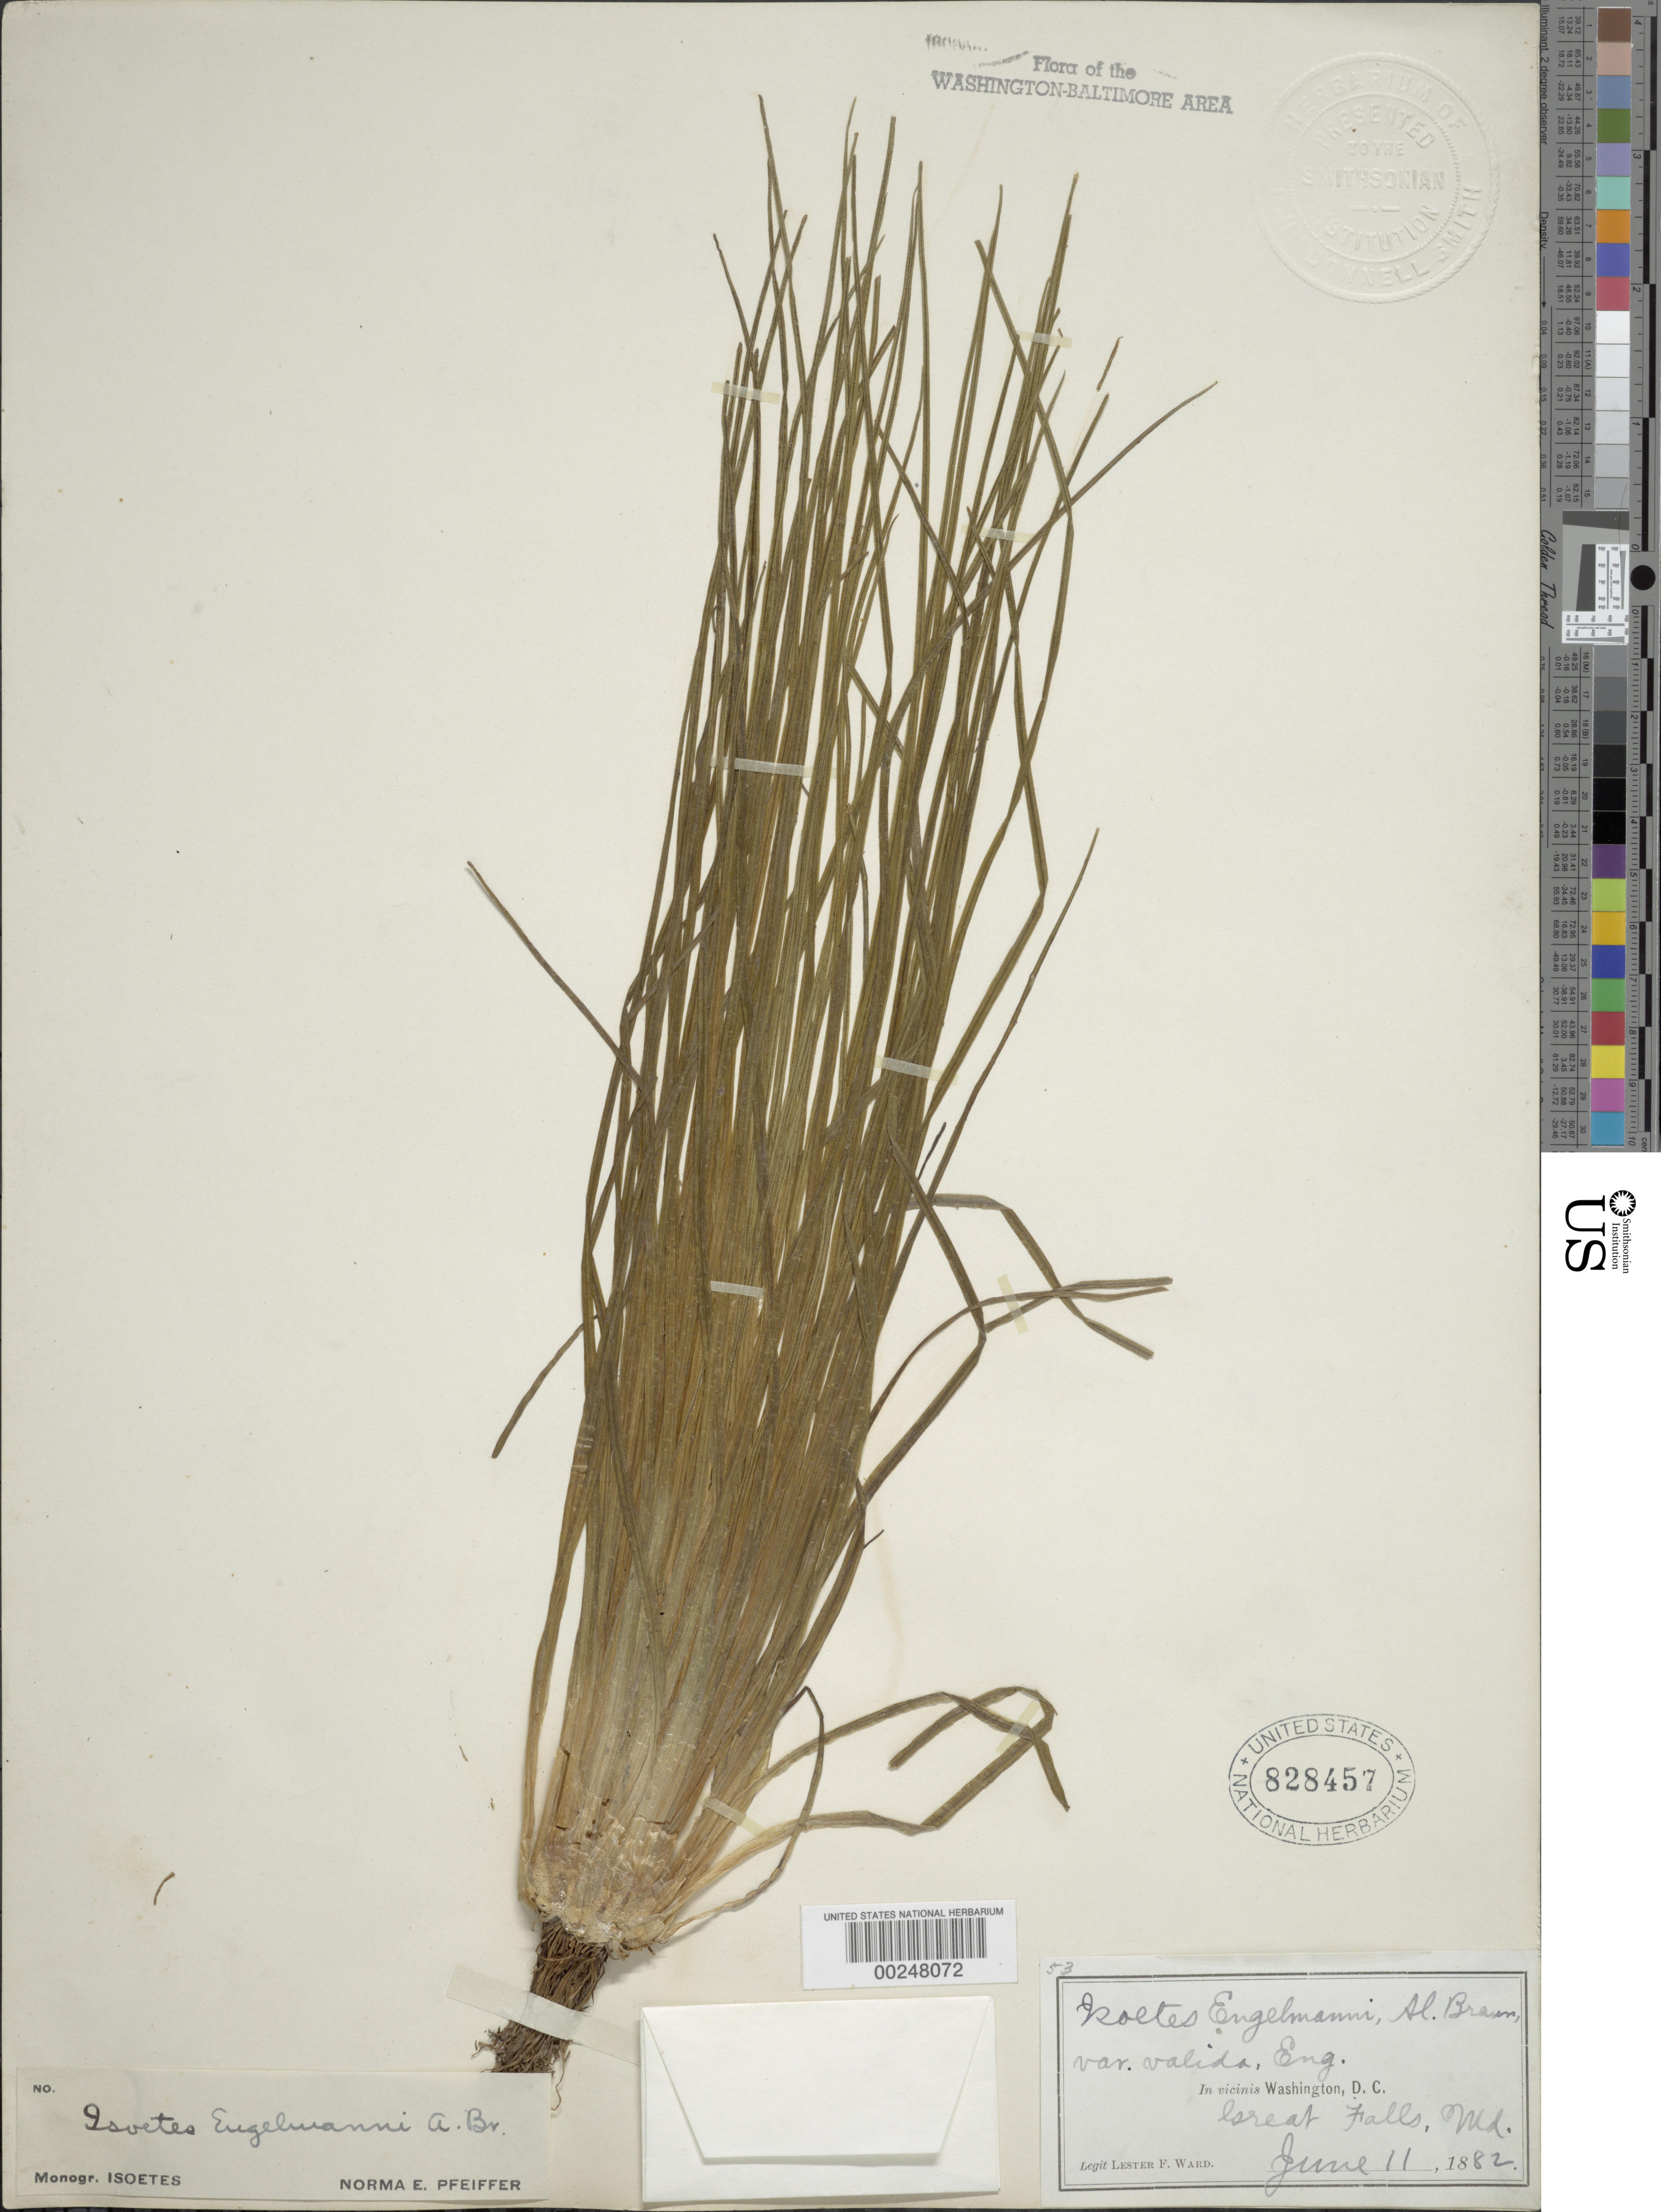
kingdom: Plantae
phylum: Tracheophyta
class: Lycopodiopsida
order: Isoetales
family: Isoetaceae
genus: Isoetes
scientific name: Isoetes engelmannii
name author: A. Braun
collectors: L. F. Ward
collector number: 53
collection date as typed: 11 Jun 1882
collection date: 1882-06-11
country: United States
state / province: Maryland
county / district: Montgomery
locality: Great Falls C. & O. Canal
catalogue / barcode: US 828457